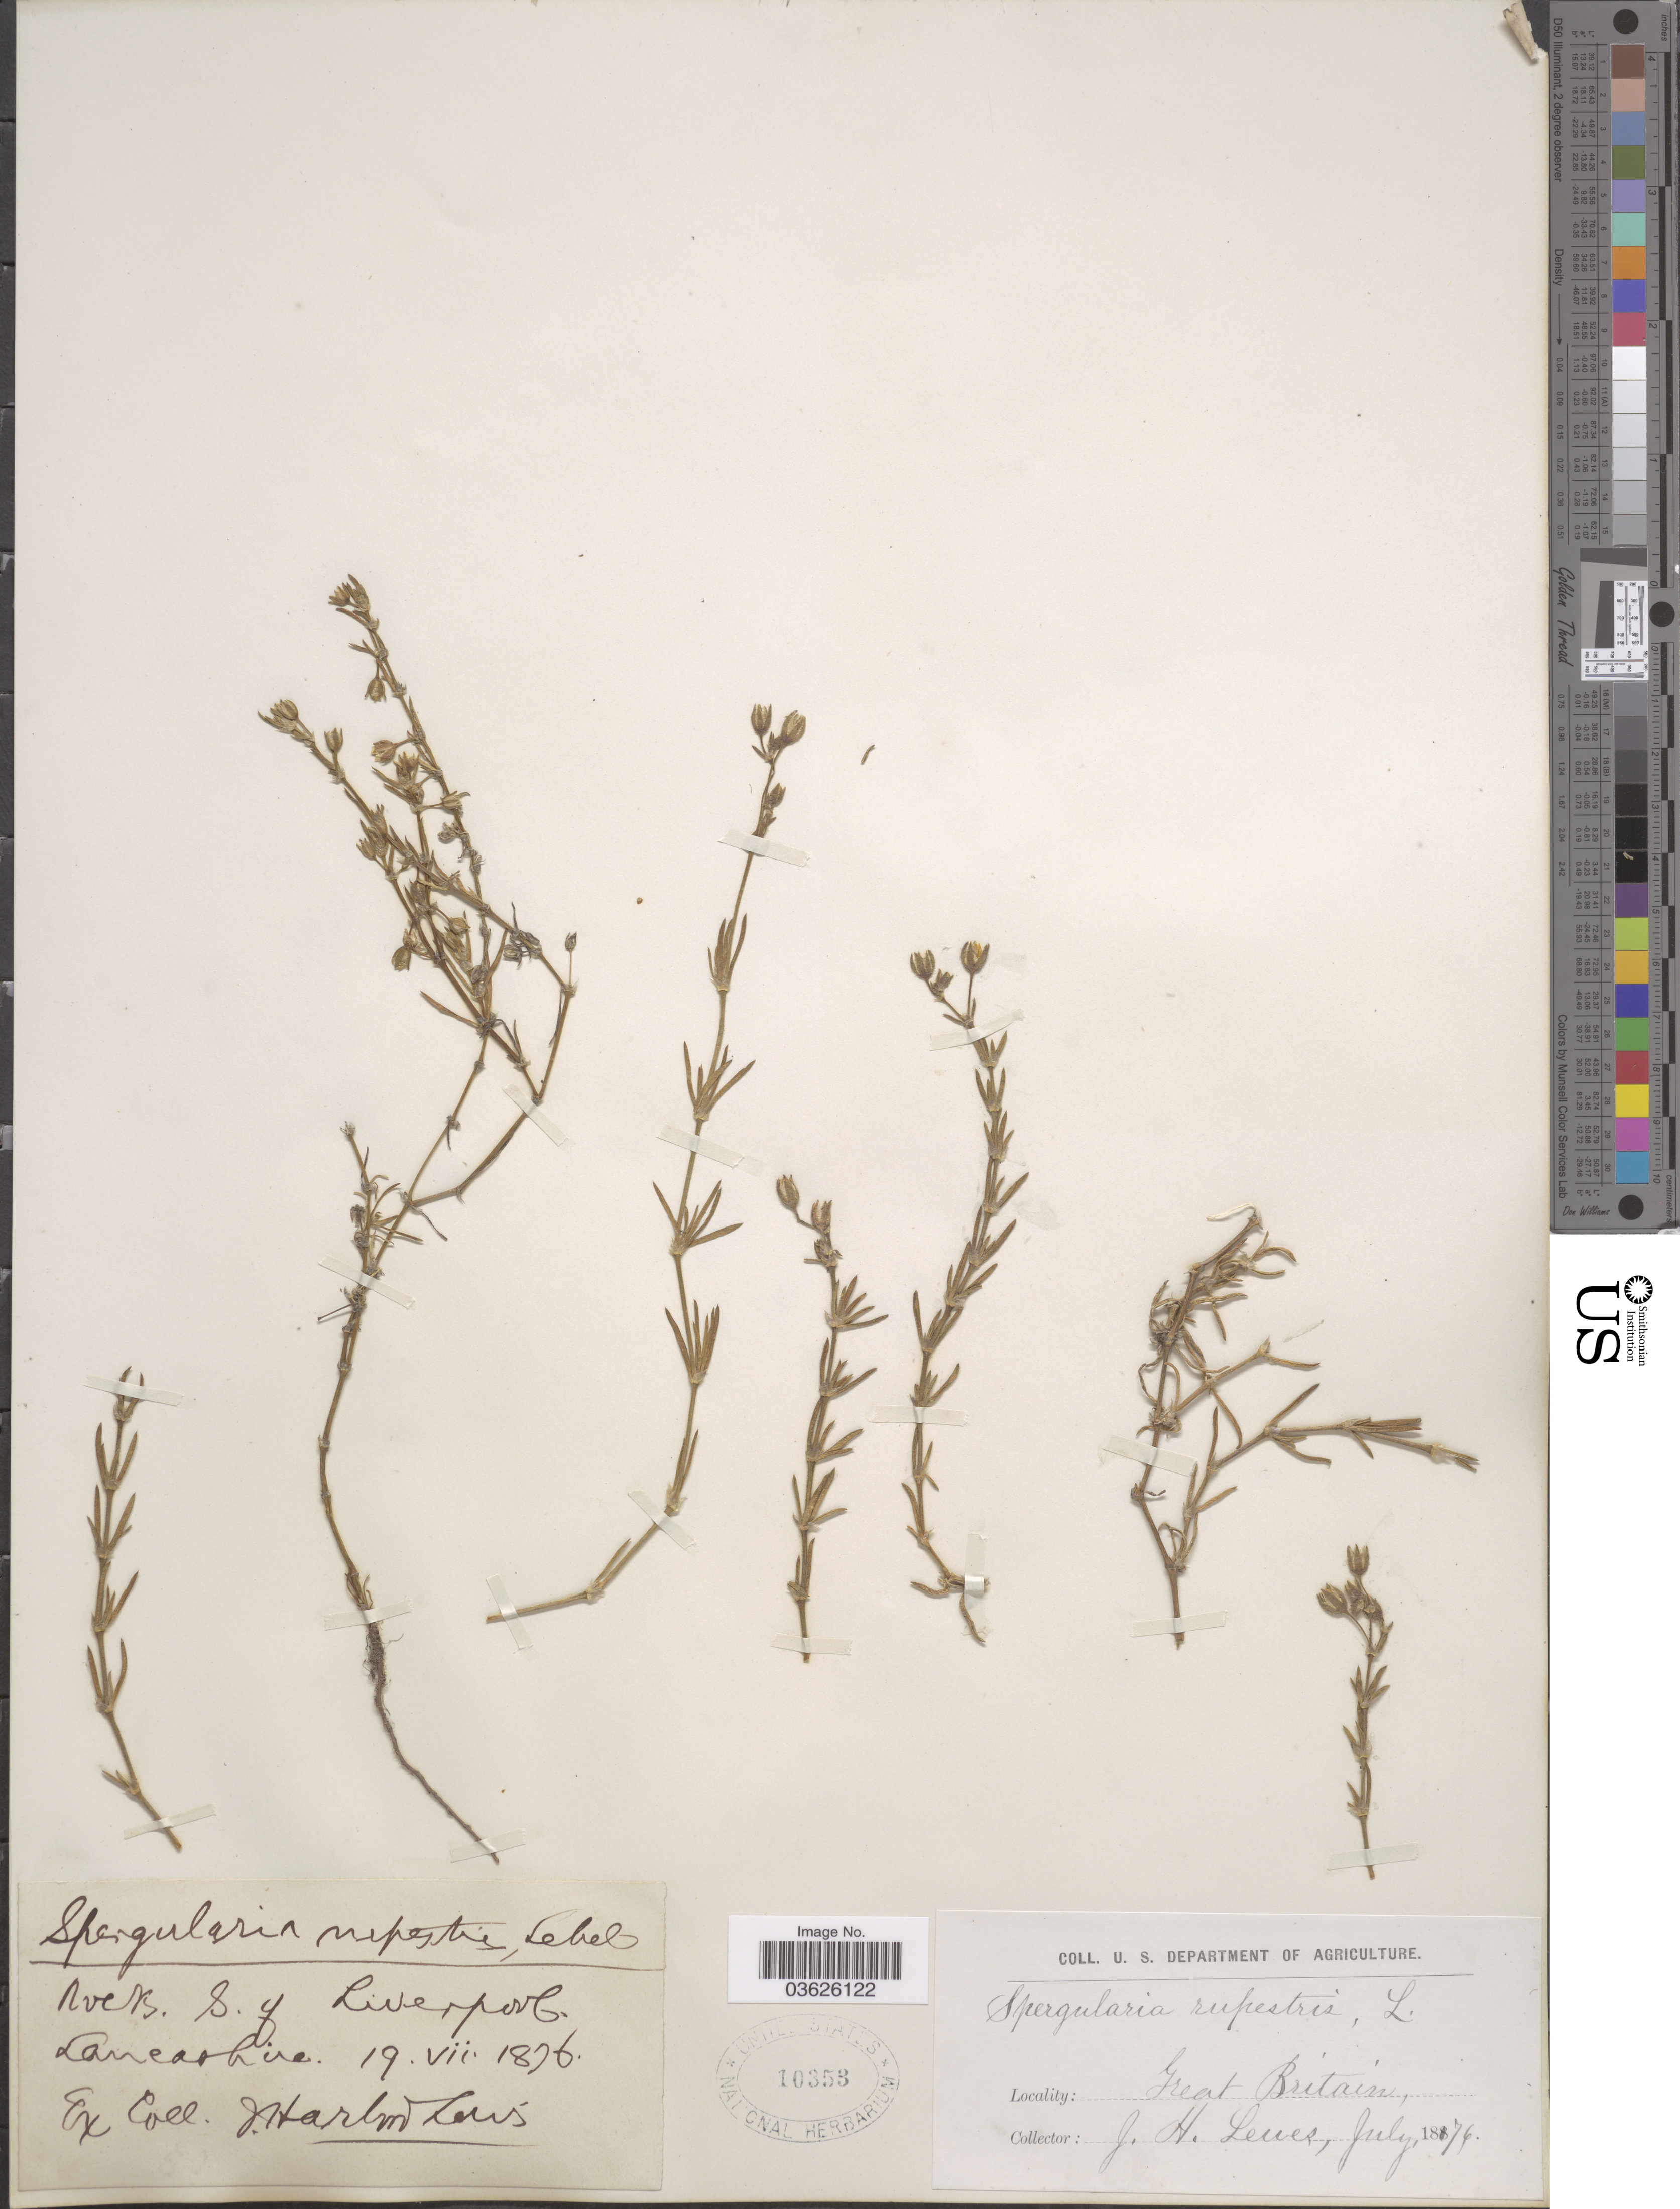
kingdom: Plantae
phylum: Tracheophyta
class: Magnoliopsida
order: Caryophyllales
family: Caryophyllaceae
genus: Spergularia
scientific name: Spergularia rupestris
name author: Cambess.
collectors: J. Lewis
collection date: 1876-07-19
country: United Kingdom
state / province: England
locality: River. S.Y. Liverpool. Lancashire. Great Britain.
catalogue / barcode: US 10353